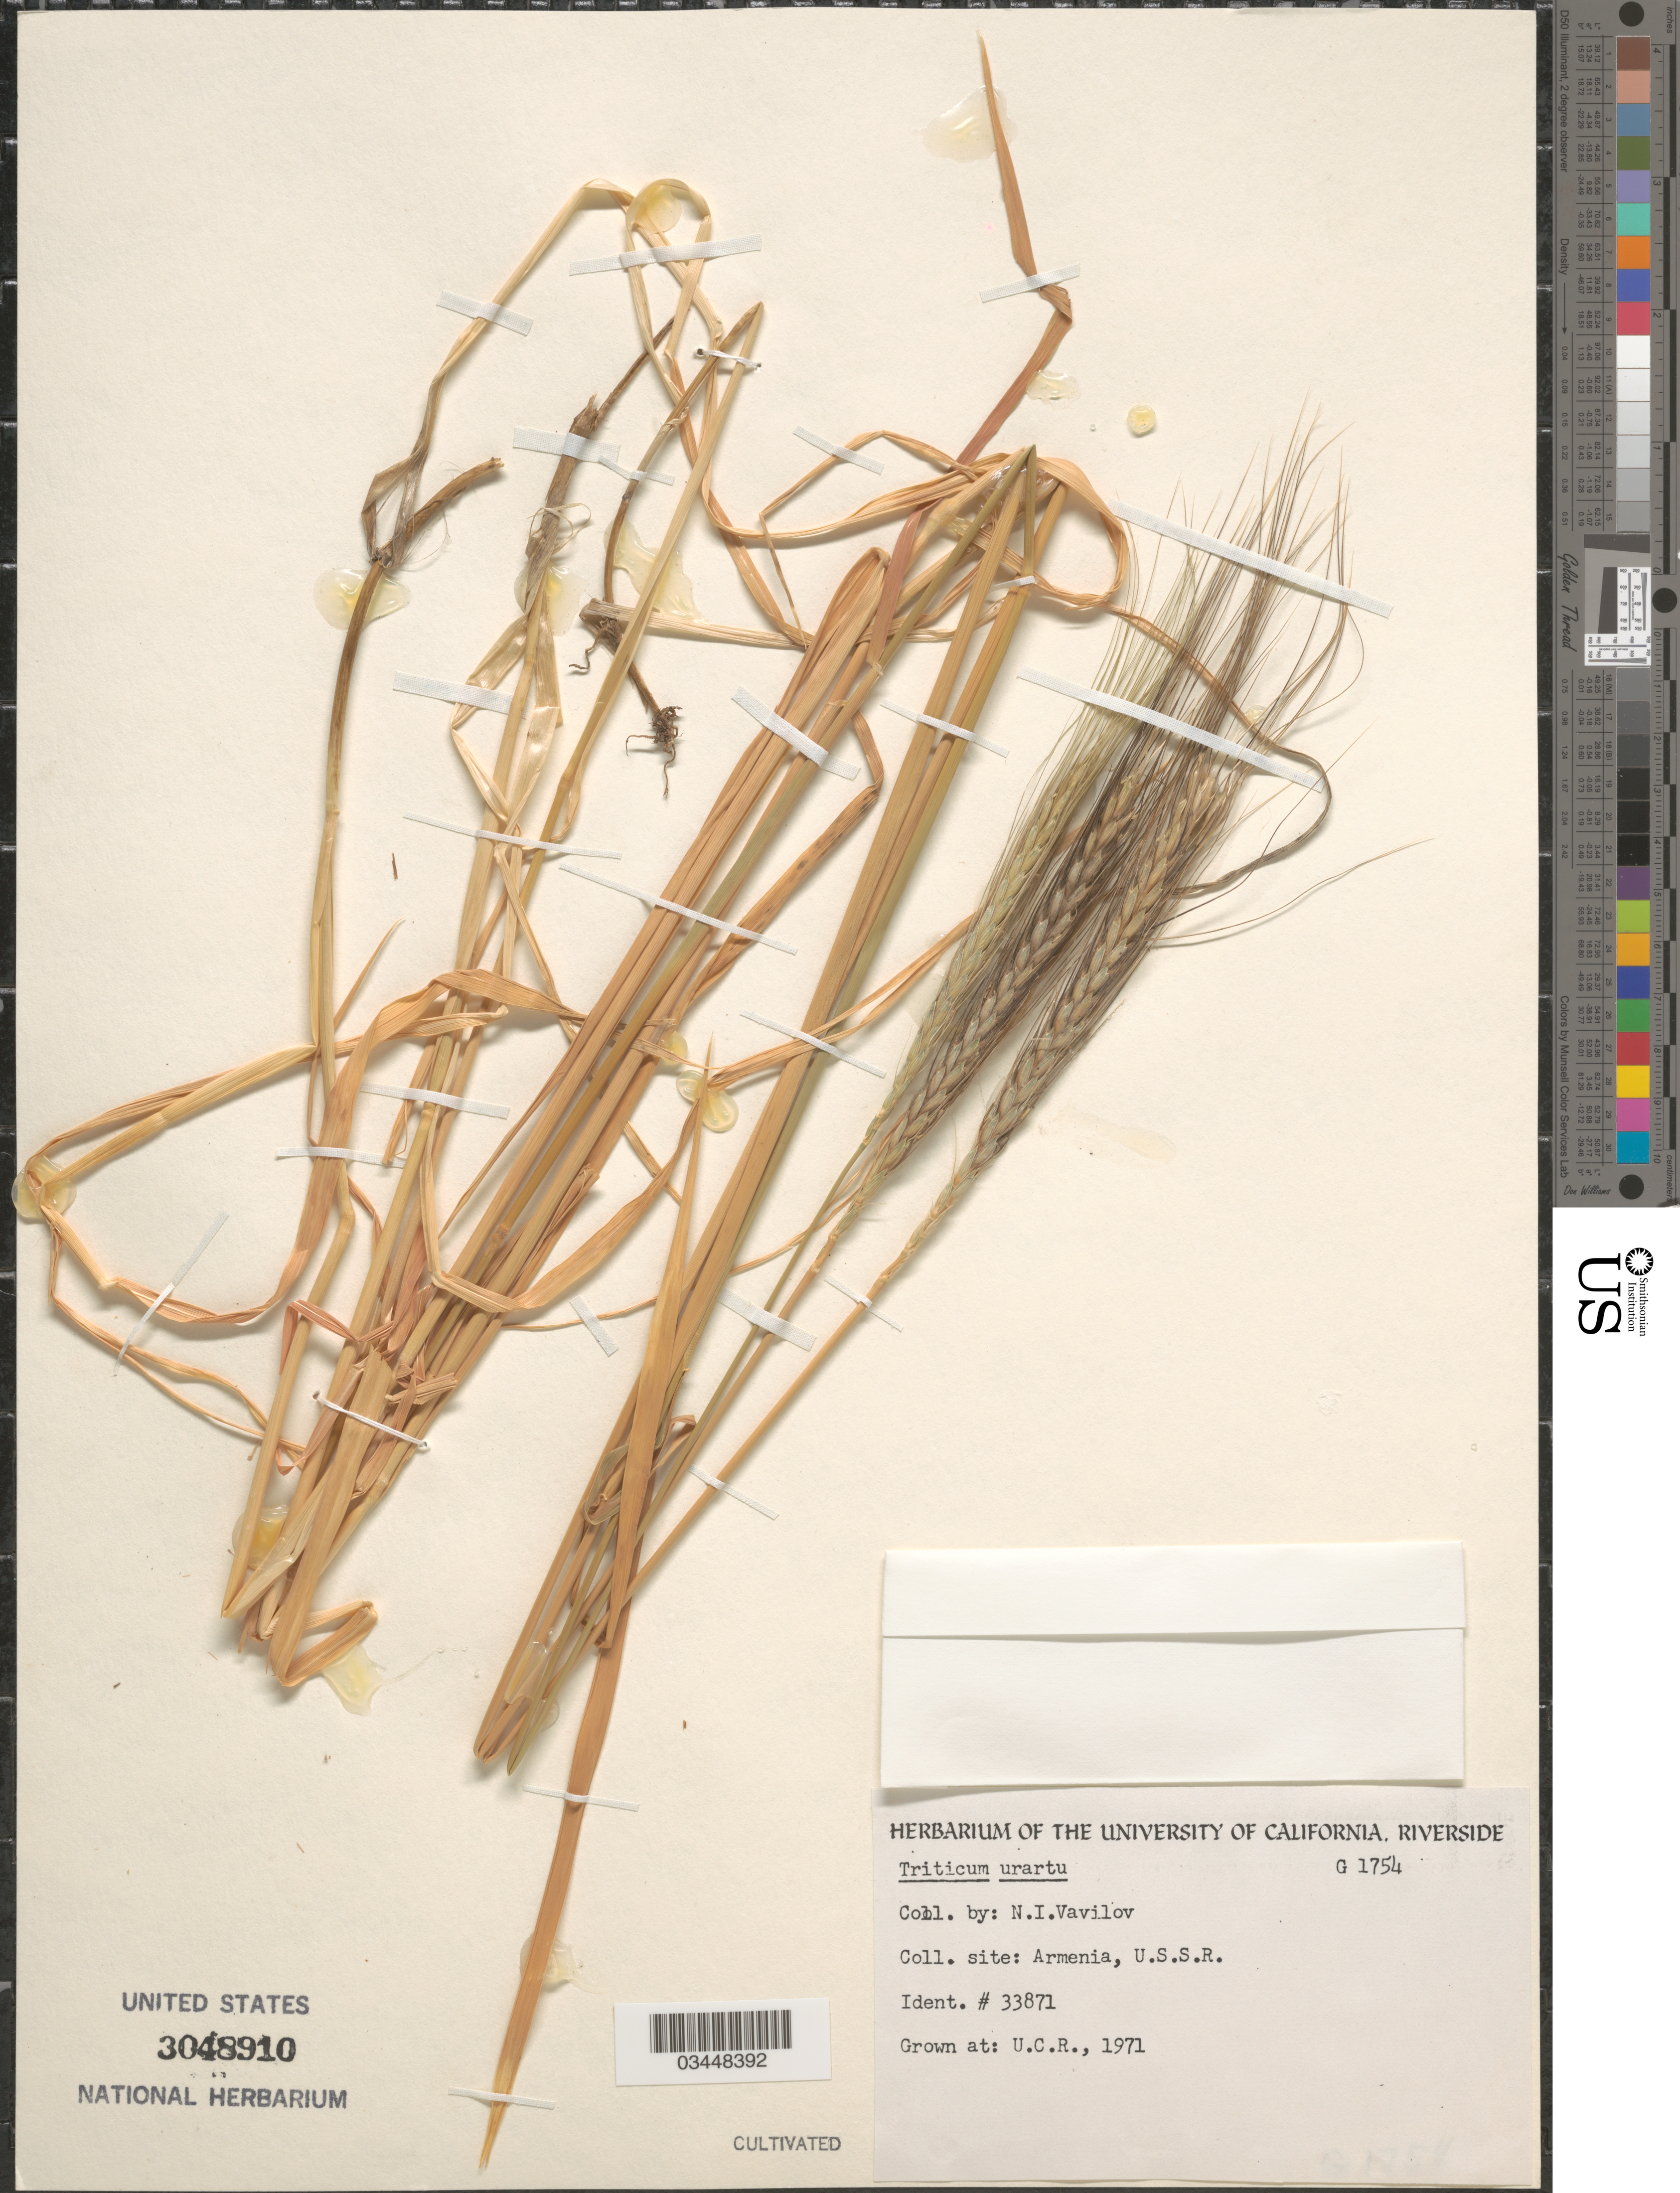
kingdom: Plantae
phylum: Tracheophyta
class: Liliopsida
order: Poales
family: Poaceae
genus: Triticum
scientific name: Triticum urartu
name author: Thumanjan ex Gandilyan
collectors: ex herb. Univ. of California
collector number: G1754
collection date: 1971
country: United States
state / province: California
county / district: Riverside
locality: U.C.R.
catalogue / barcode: US 3048910